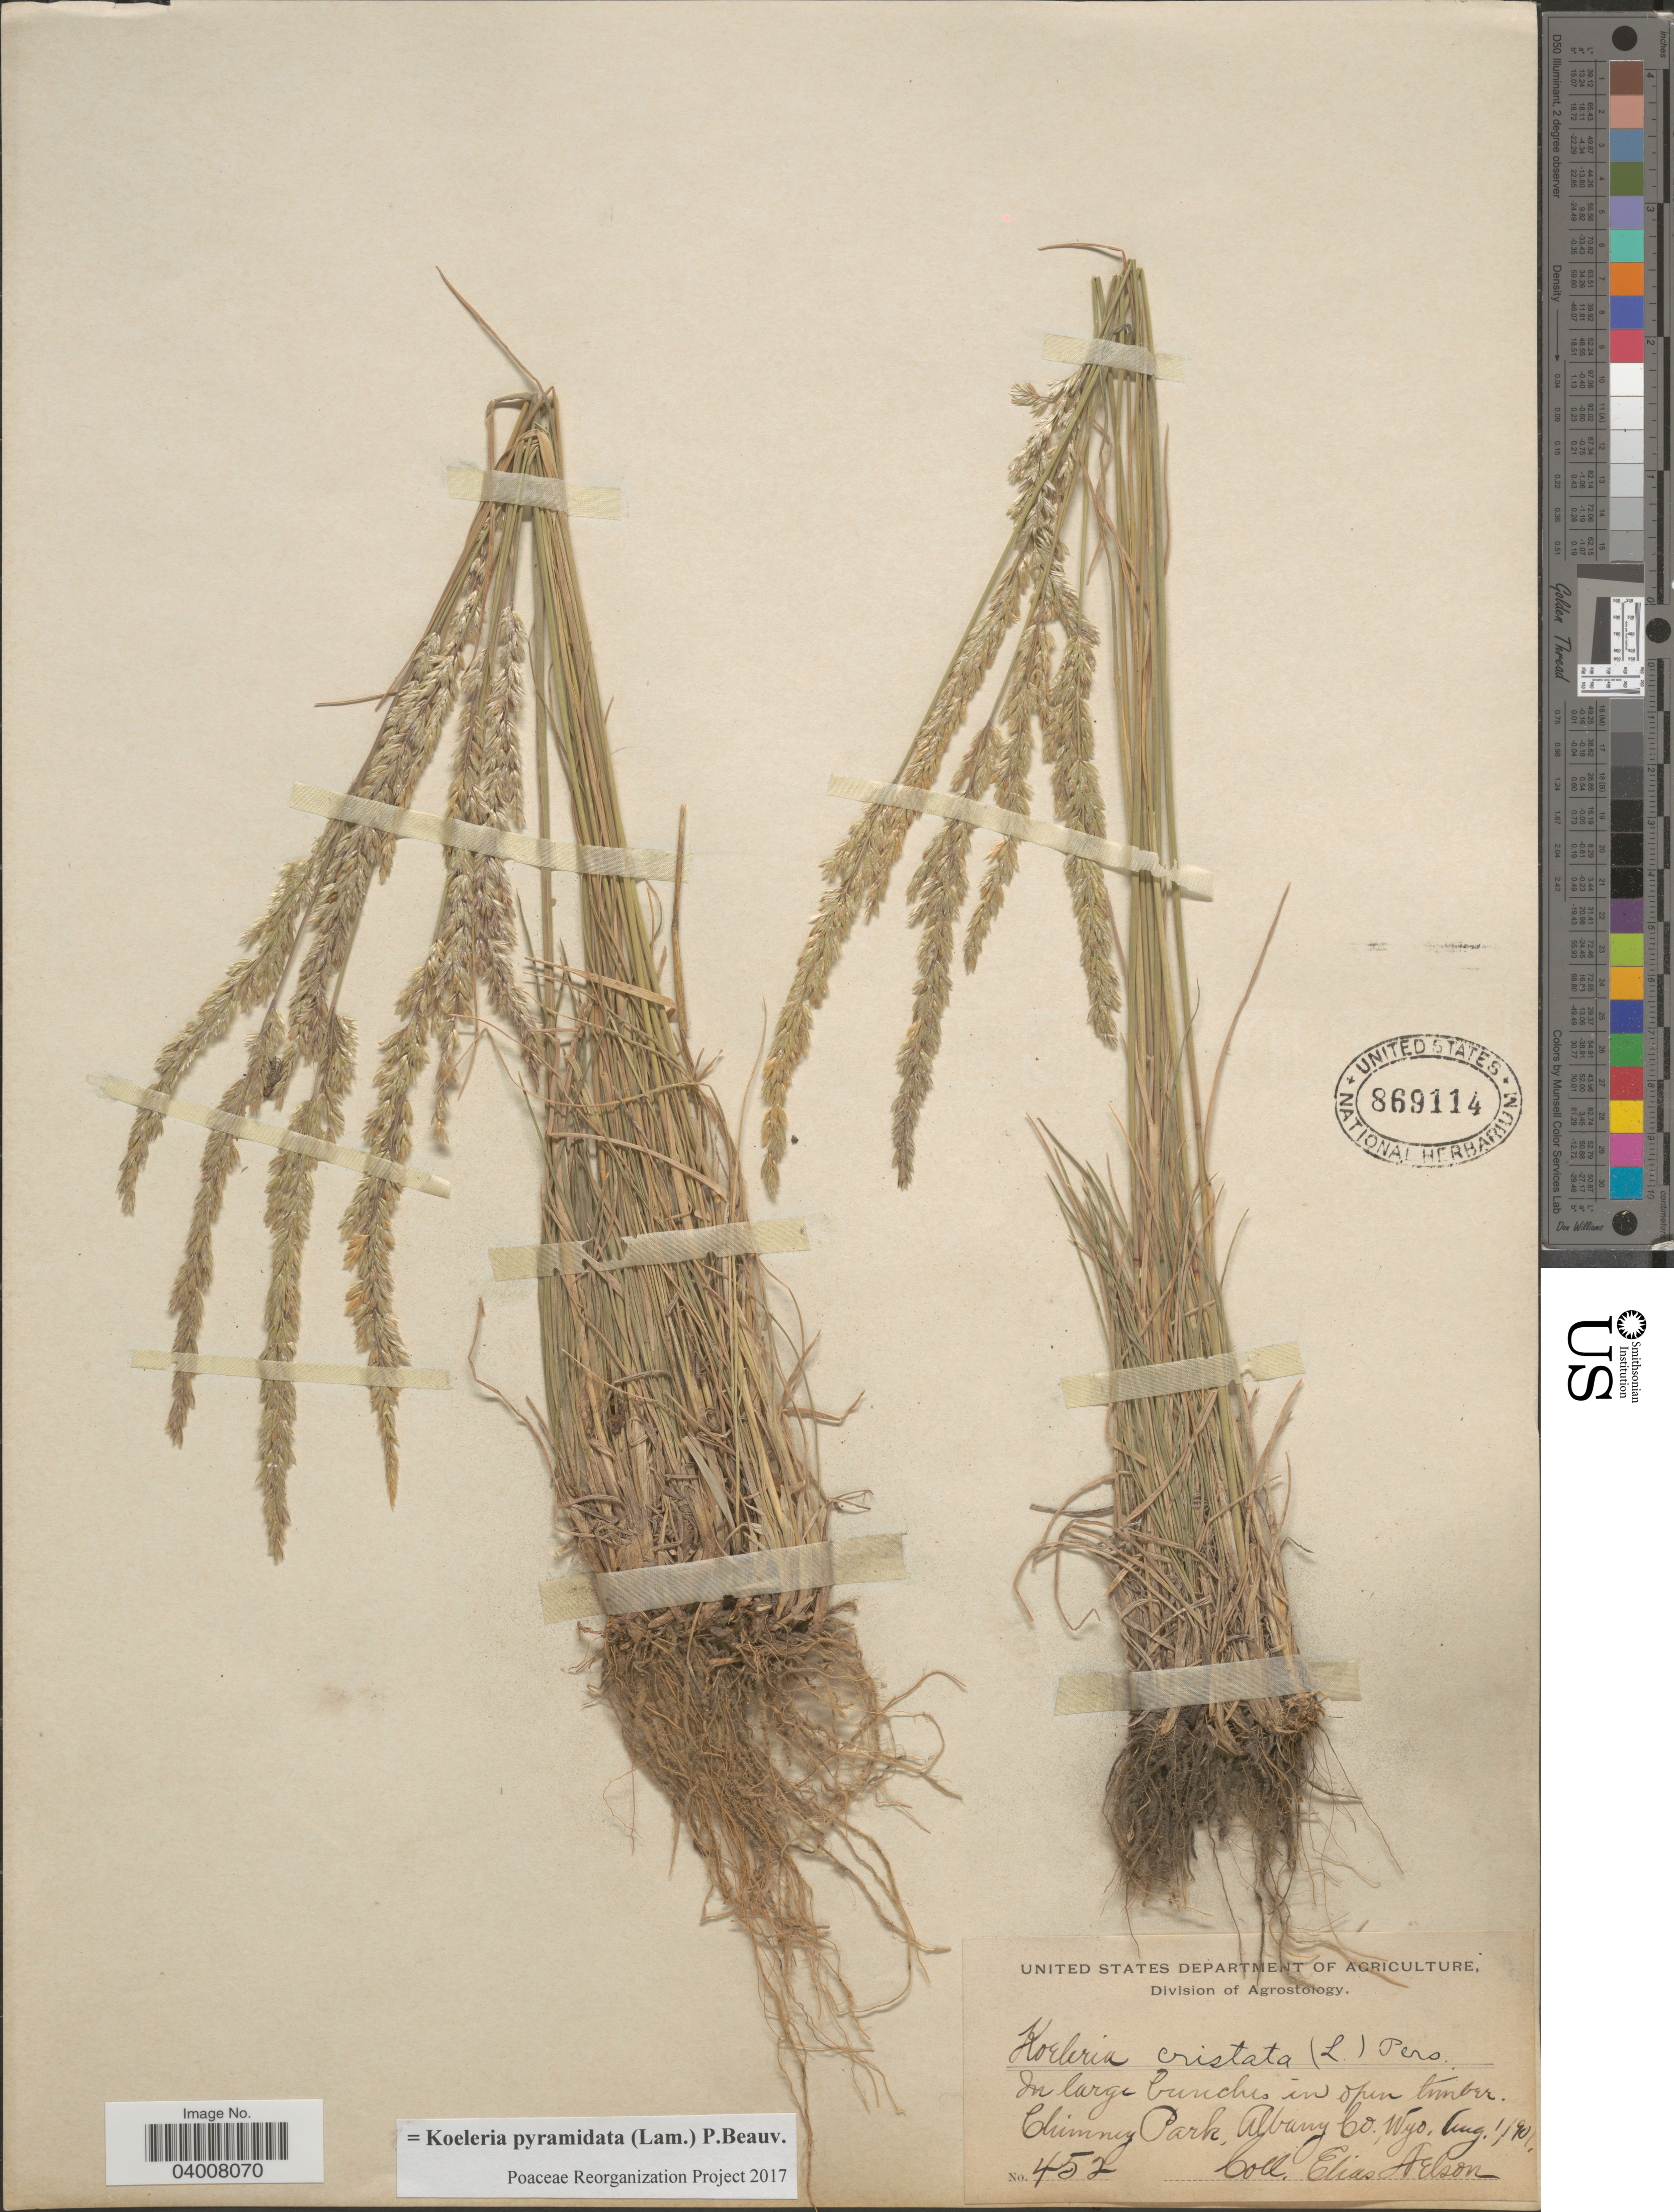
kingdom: Plantae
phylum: Tracheophyta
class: Liliopsida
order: Poales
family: Poaceae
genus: Koeleria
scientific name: Koeleria pyramidata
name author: (Lam.) P. Beauv.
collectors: E. Nelson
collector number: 452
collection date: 1901-08-01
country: United States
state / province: Wyoming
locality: In large bunches in open timber. Chimney Park, Albany Co.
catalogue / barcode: US 869114